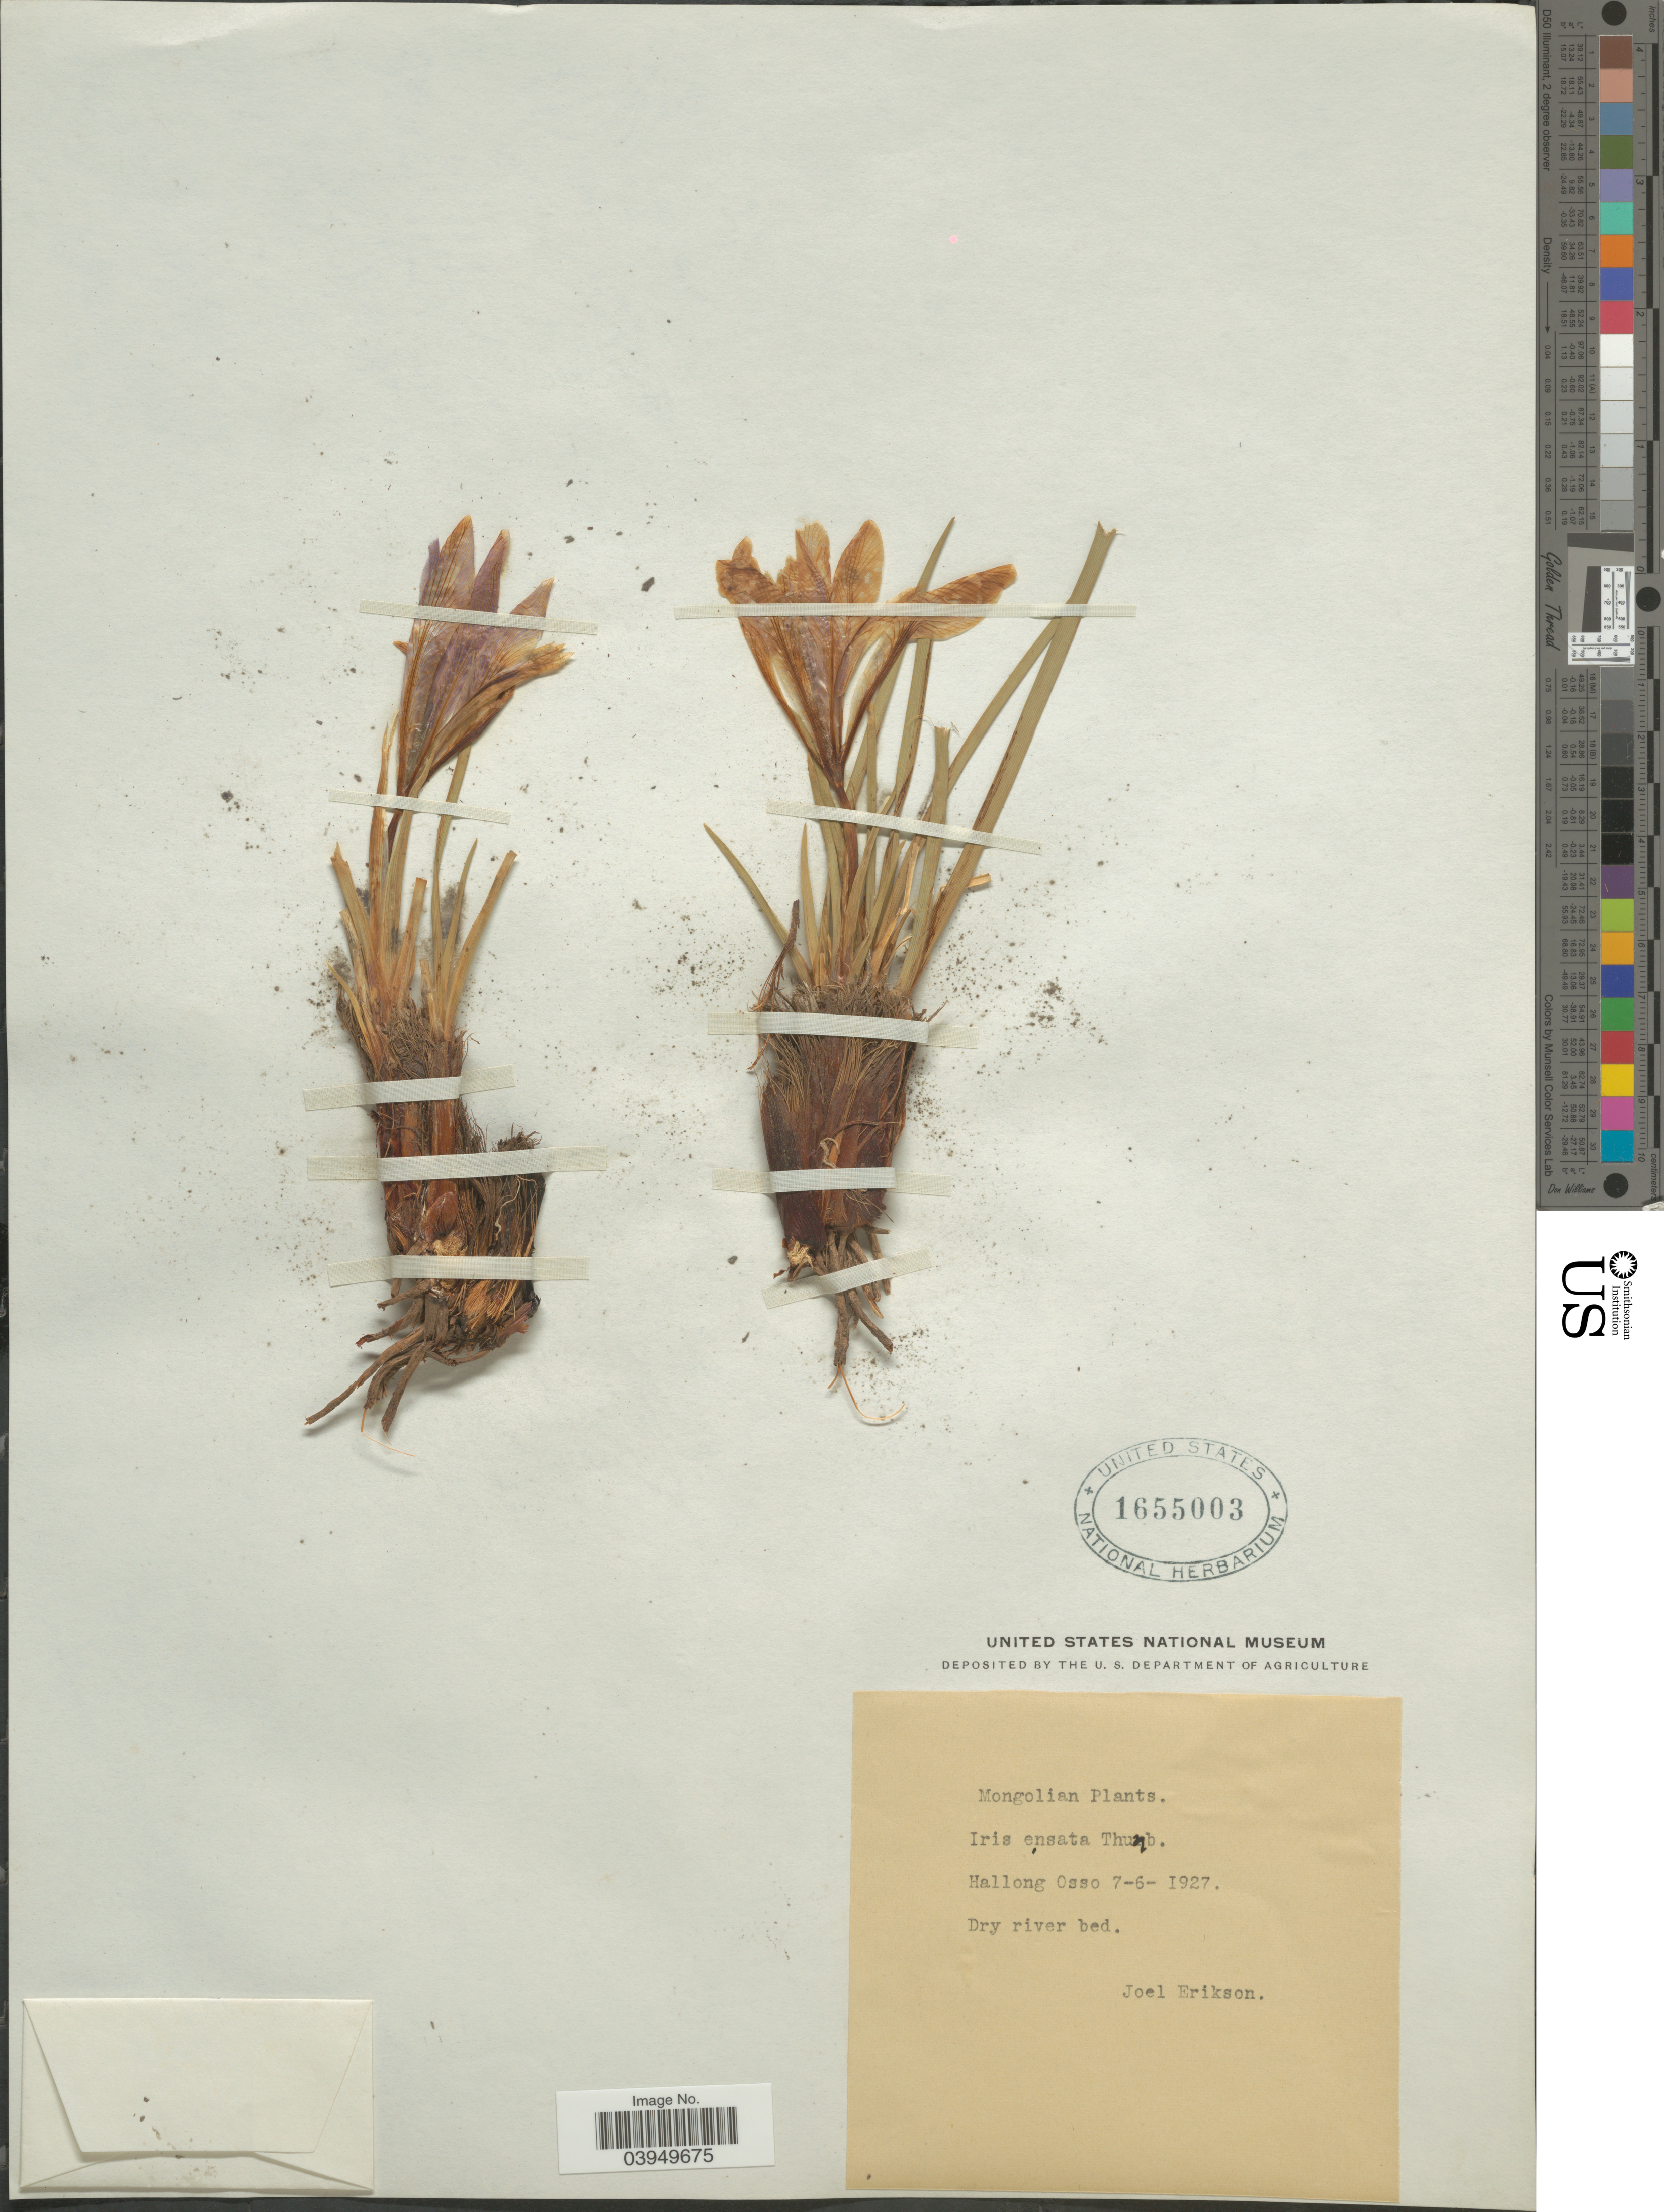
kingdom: Plantae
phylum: Tracheophyta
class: Liliopsida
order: Asparagales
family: Iridaceae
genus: Iris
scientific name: Iris ensata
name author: Thunb.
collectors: J. Erikson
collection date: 1927-06-07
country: Mongolia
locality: Hallong Osso.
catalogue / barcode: US 1655003